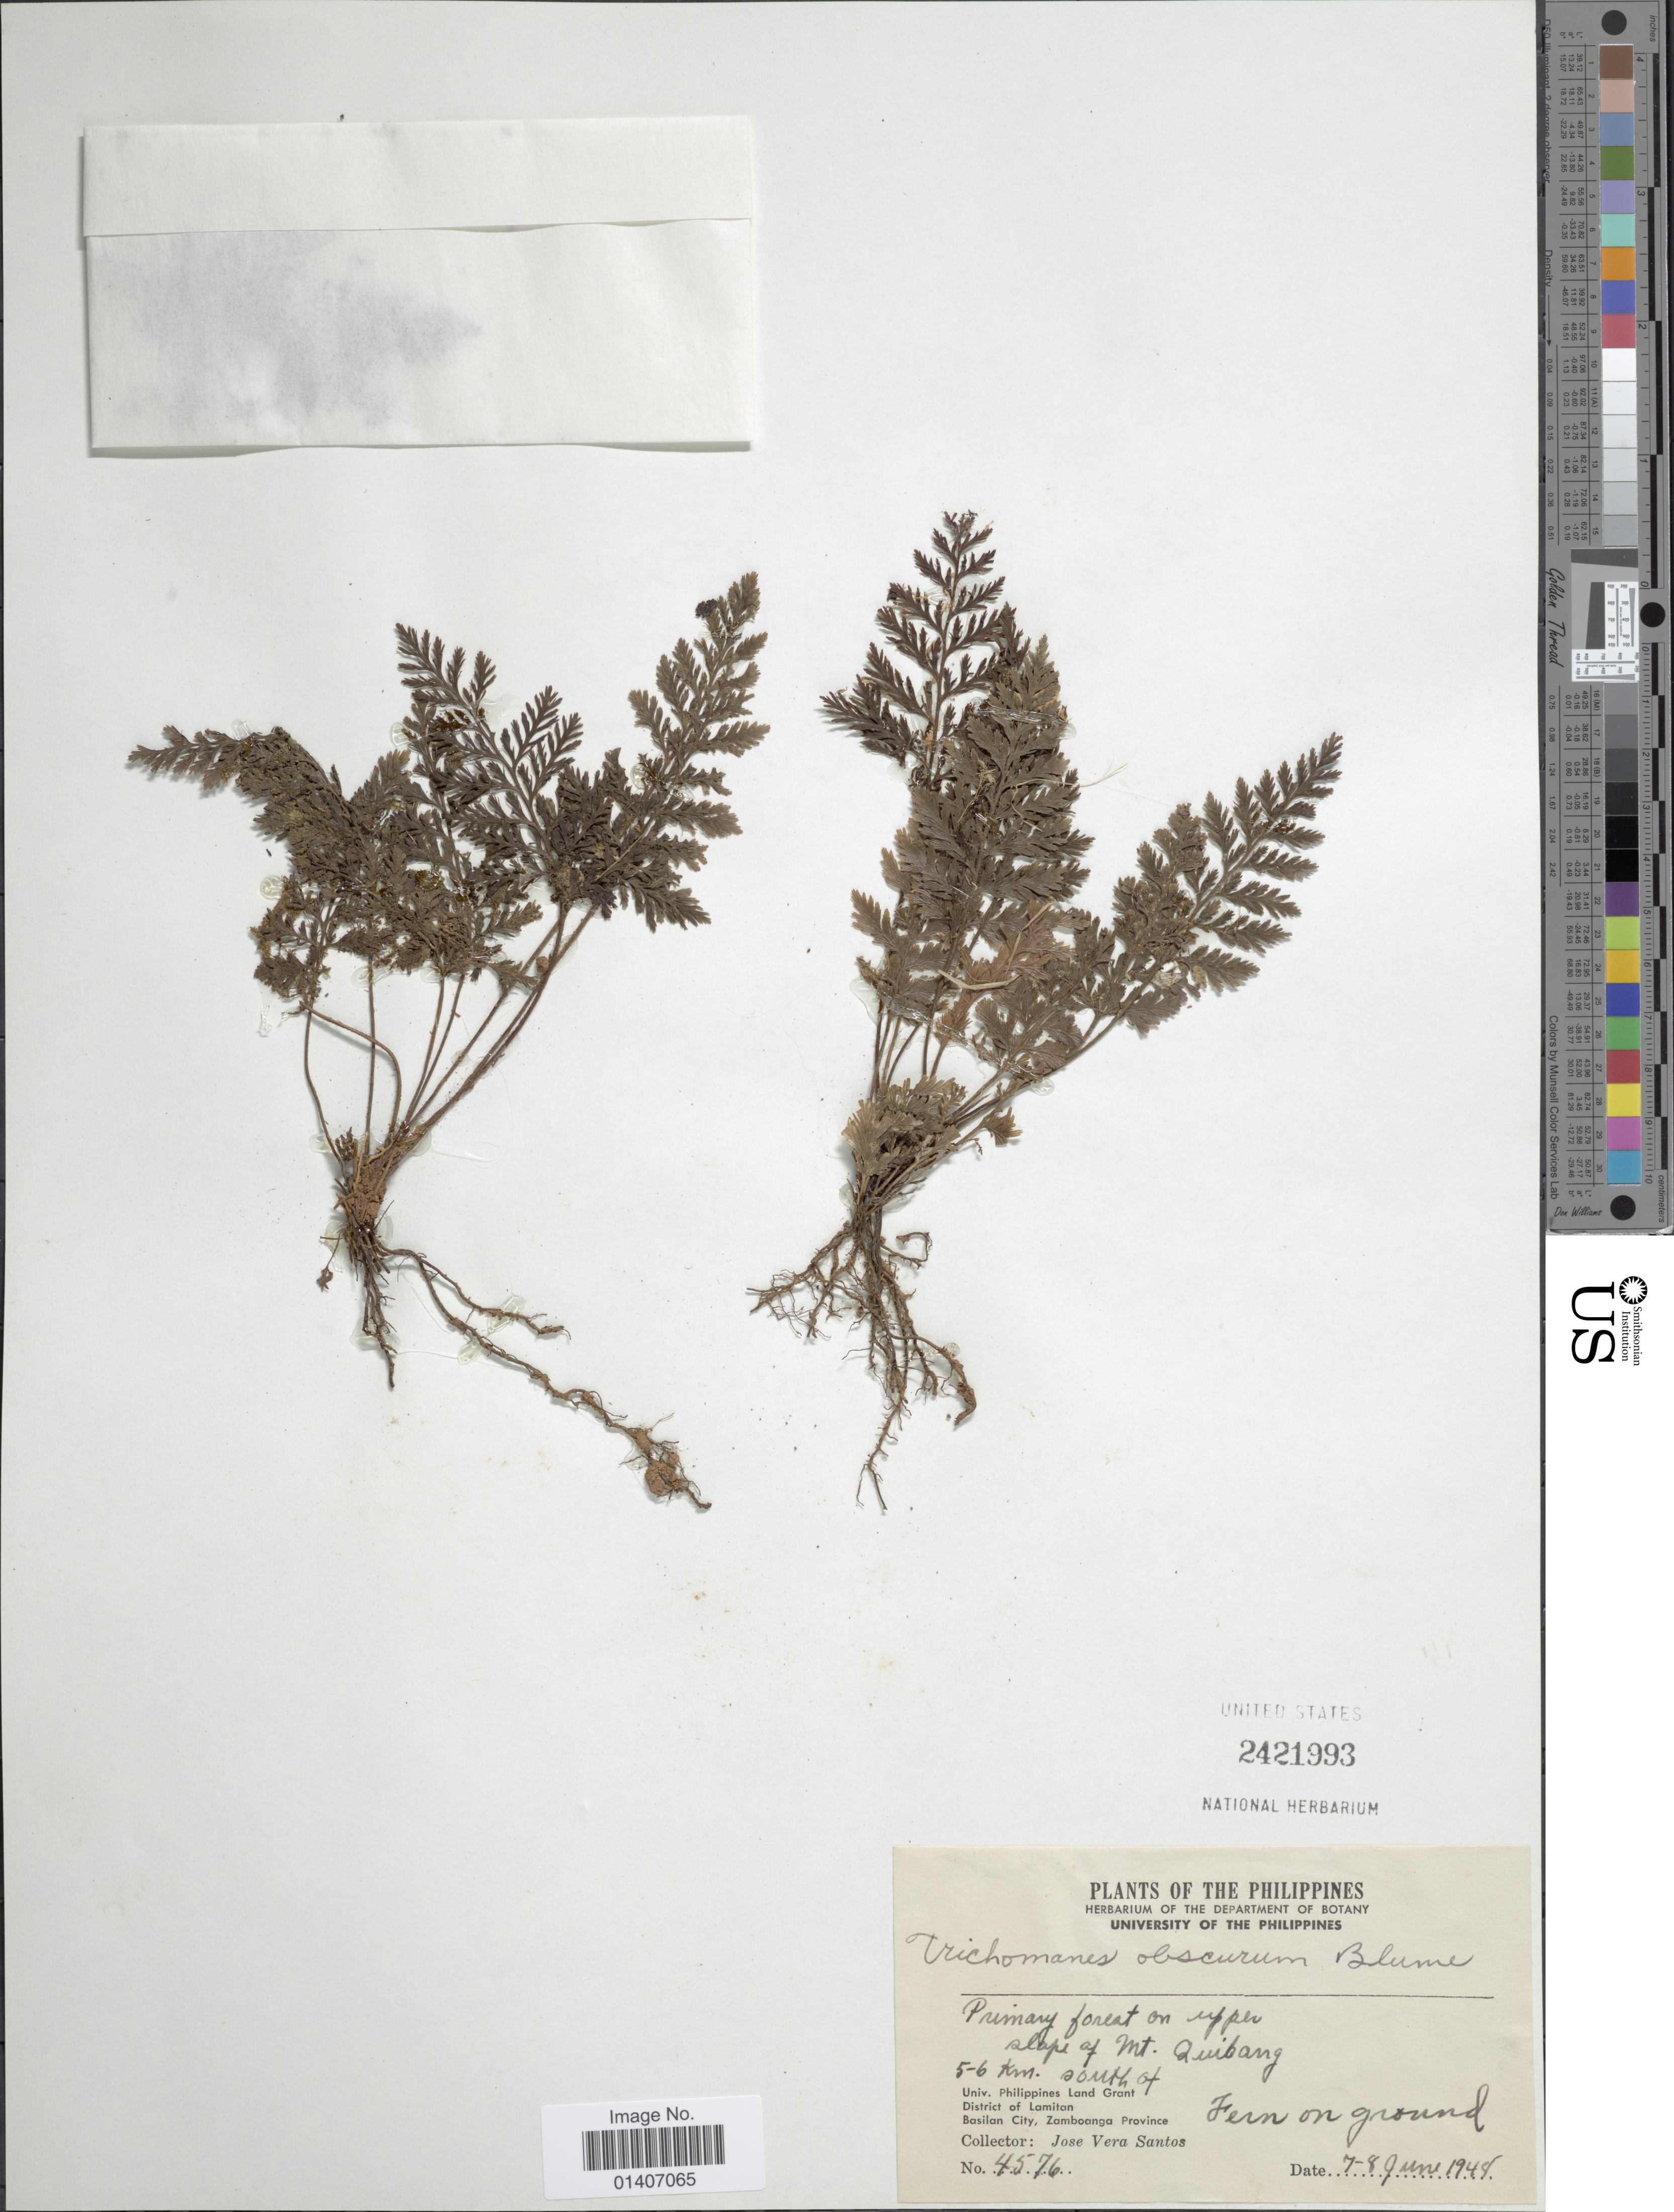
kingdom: Plantae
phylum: Tracheophyta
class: Polypodiopsida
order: Hymenophyllales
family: Hymenophyllaceae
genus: Abrodictyum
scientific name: Abrodictyum obscurum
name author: (Blume) Ebihara & K. Iwats.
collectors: J. V. Santos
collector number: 4576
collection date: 1948-06-07/1948-06-08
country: Philippines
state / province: Muslim Mindanao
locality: Slope of Mt. Quibang 5-6km south of Univ. Philippines Land Grant, District of Lamitan, Basilan City, Zamboanga province, fern on ground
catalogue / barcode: US 2421993